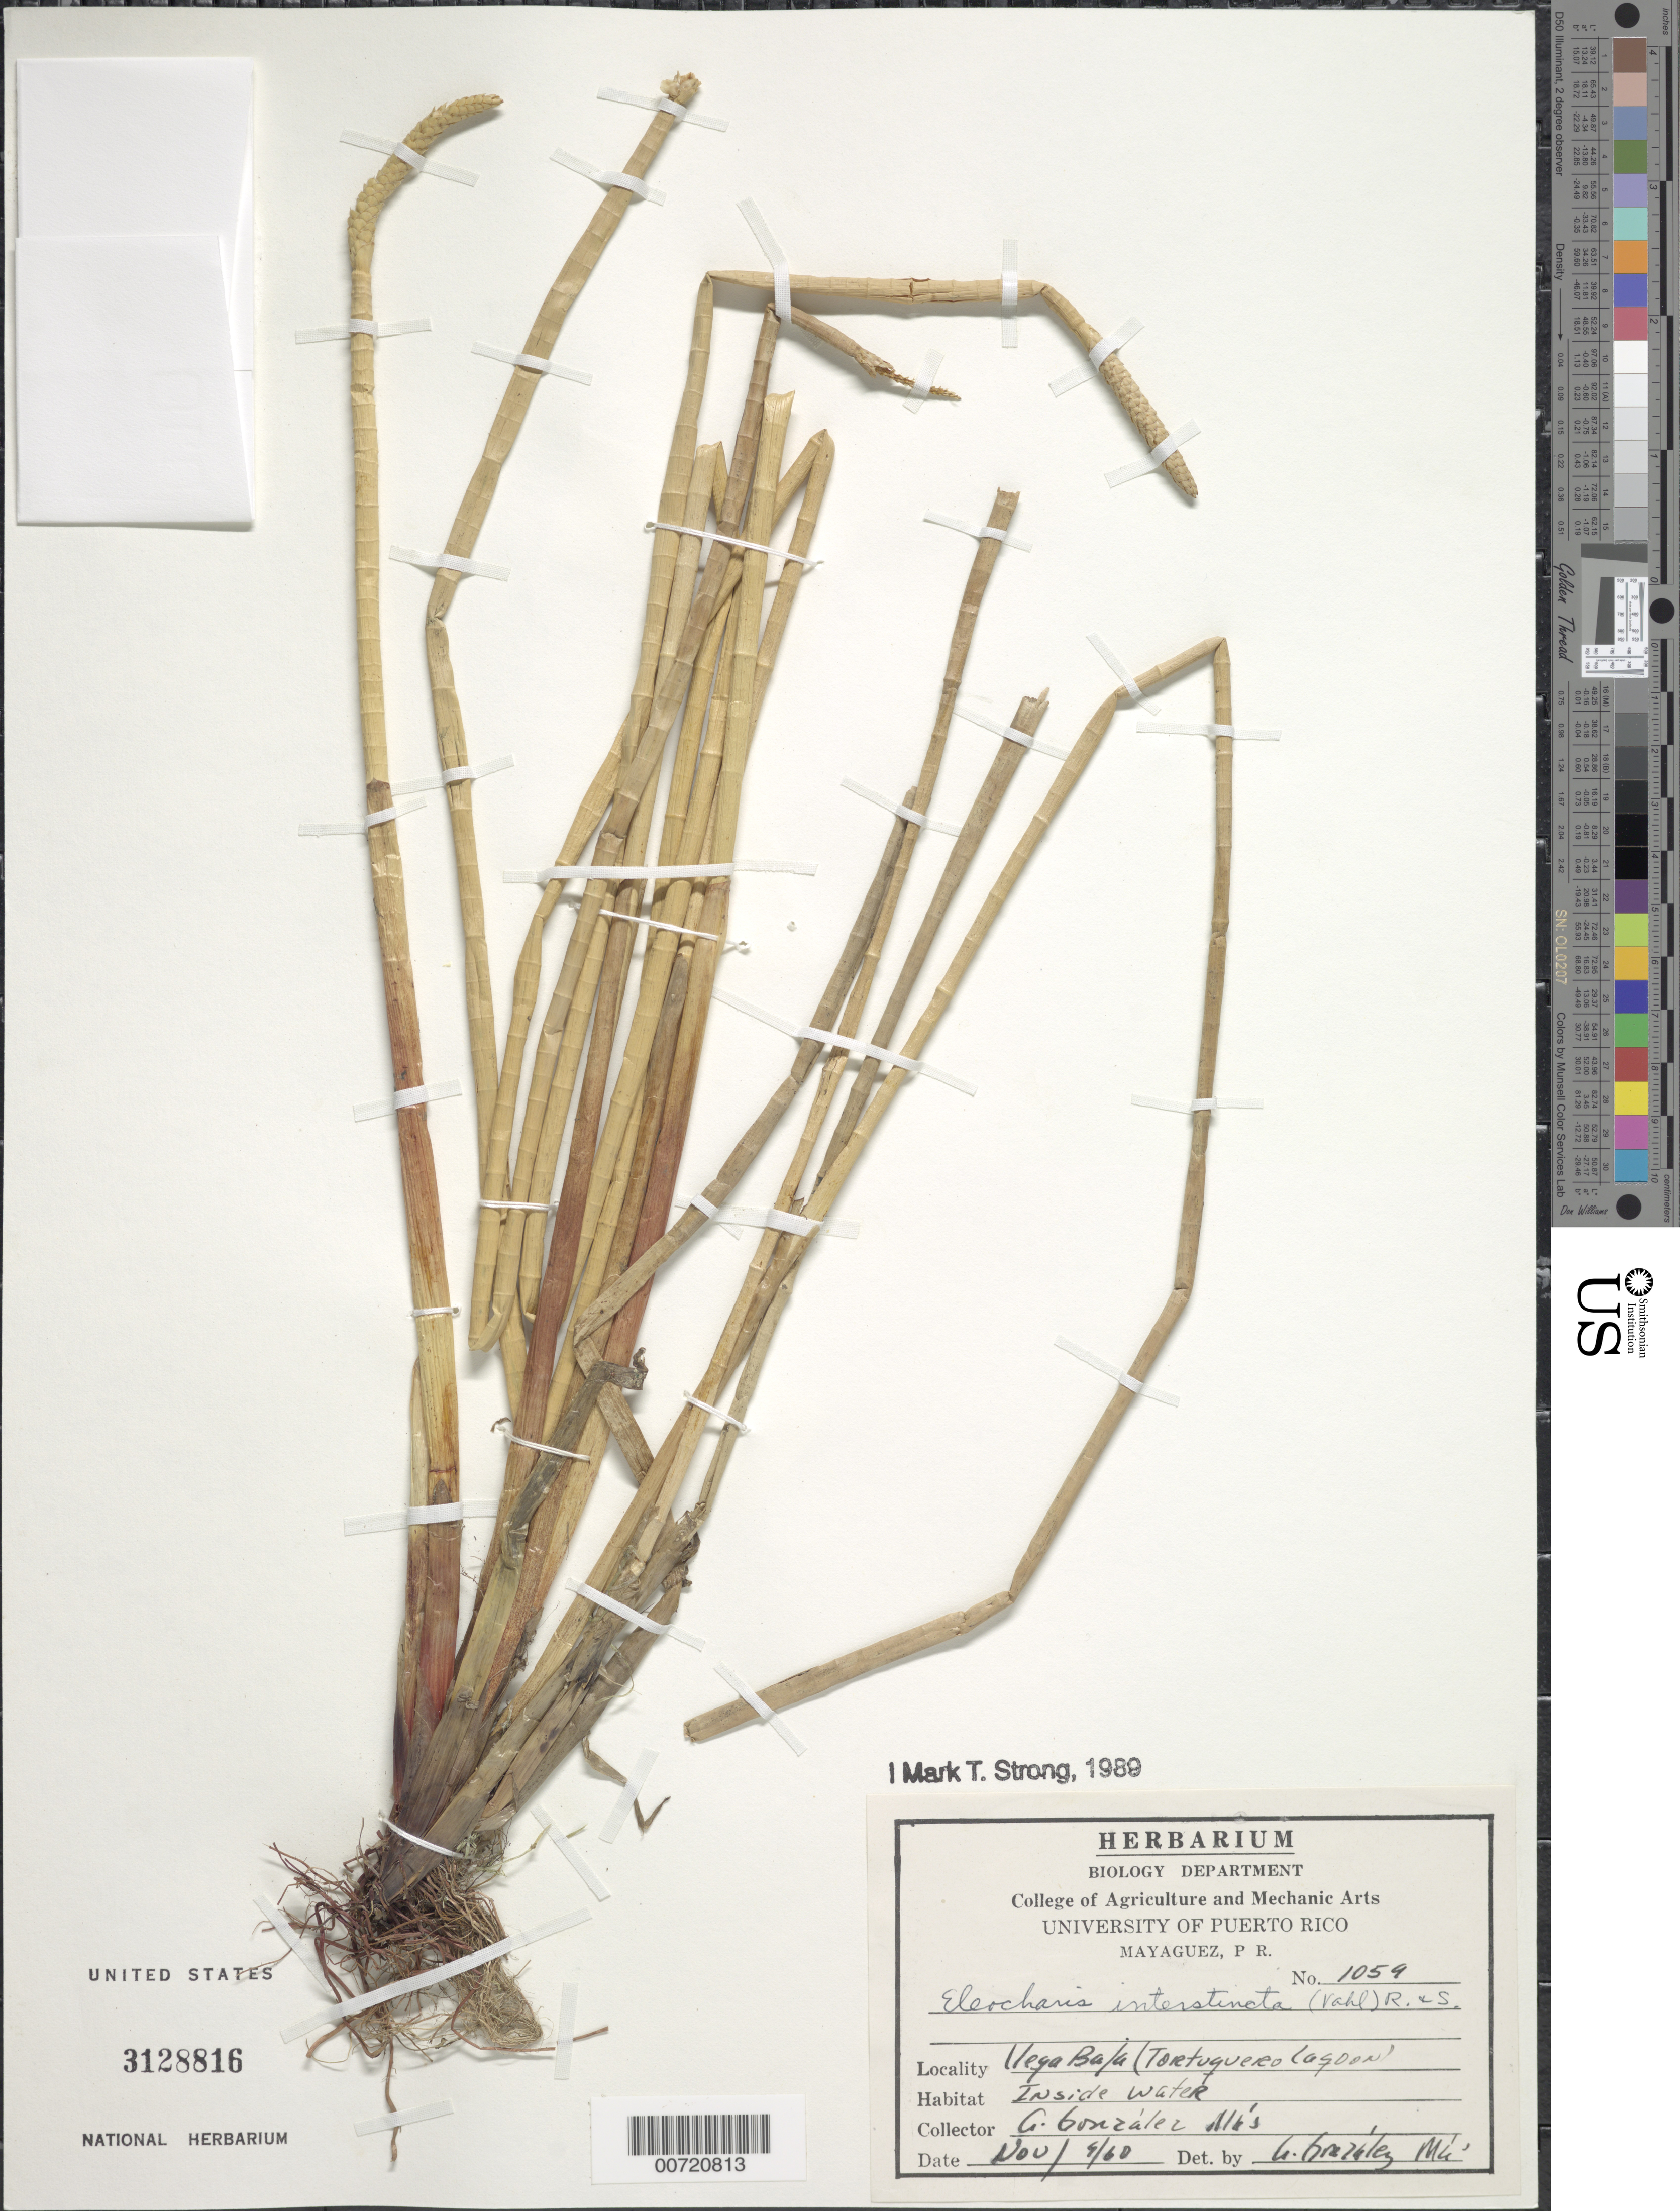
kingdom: Plantae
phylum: Tracheophyta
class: Liliopsida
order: Poales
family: Cyperaceae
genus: Eleocharis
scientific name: Eleocharis interstincta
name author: (Vahl) Roem. & Schult.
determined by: Strong, M. T., (US), Smithsonian Institution - National Museum of Natural History (UNITED STATES)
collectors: A. González Más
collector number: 1059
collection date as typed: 09 Nov 1960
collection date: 1960-11-09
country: Puerto Rico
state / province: Manatí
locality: Vega Baja: Laguna Tortuguero.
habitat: Inside water.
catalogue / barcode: US 3128816